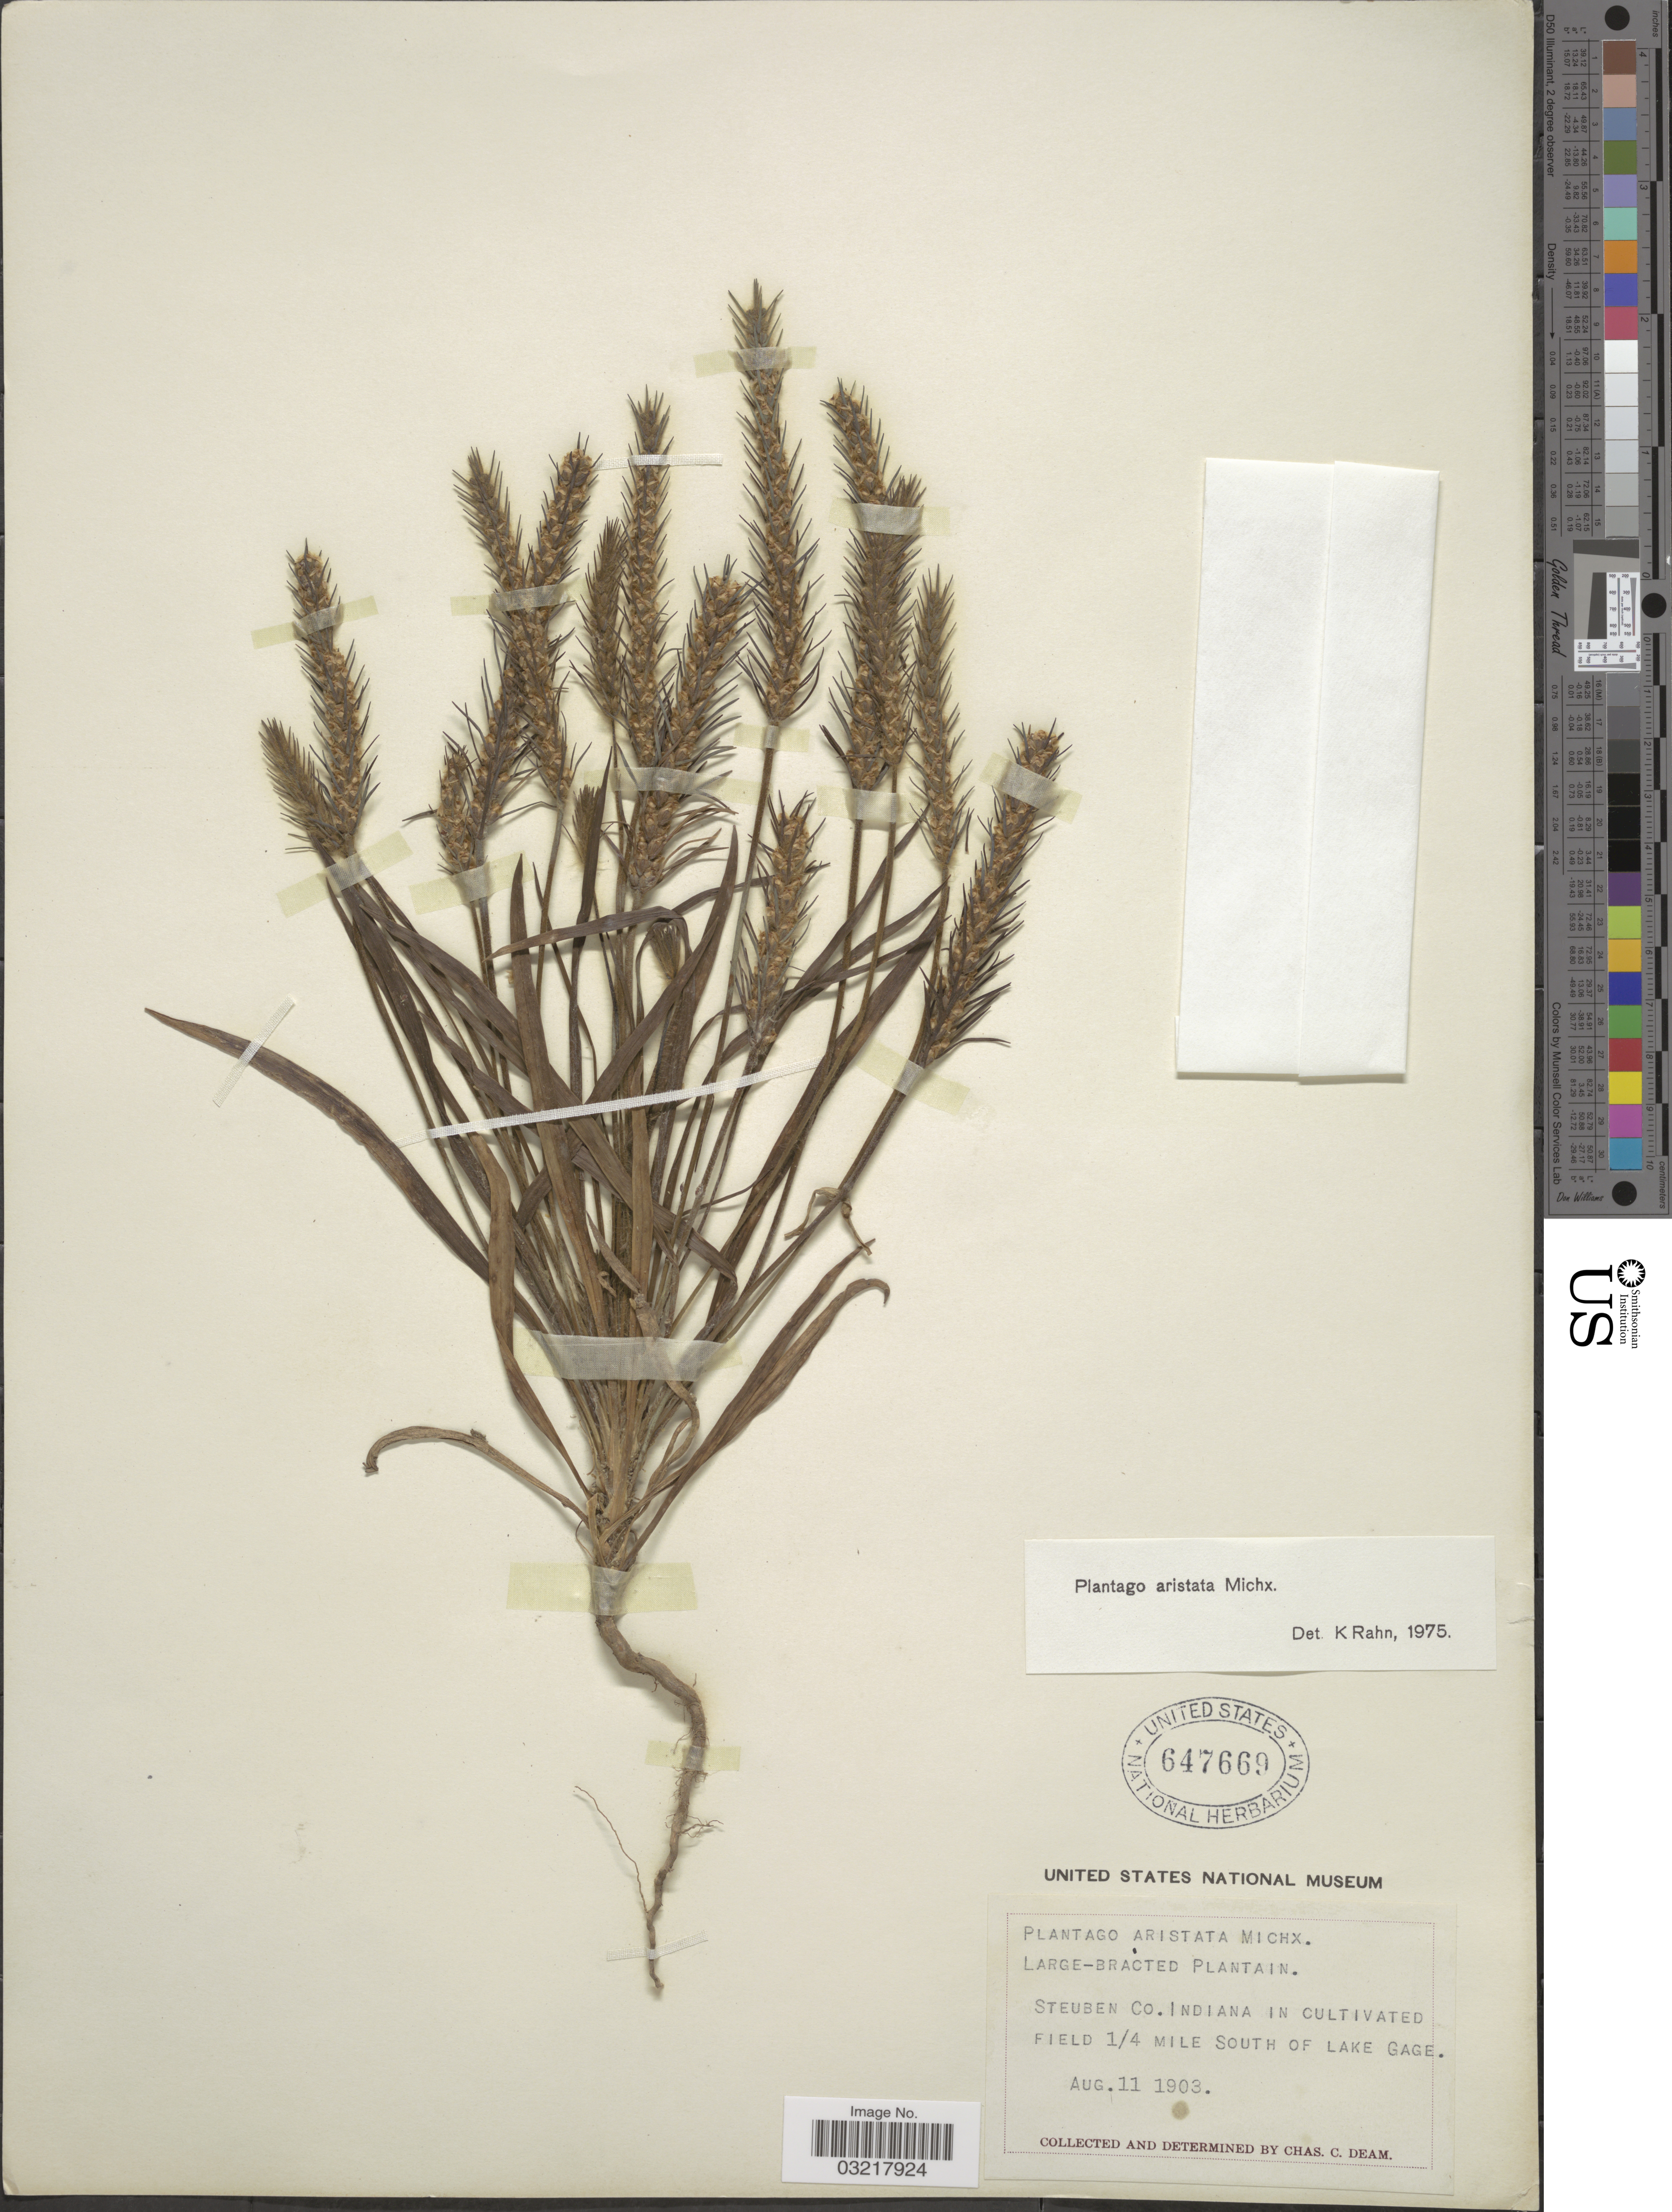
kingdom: Plantae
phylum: Tracheophyta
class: Magnoliopsida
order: Lamiales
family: Plantaginaceae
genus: Plantago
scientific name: Plantago aristata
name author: Michx.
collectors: C. C. Deam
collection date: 1903-08-11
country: United States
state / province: Indiana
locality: Steuben Co. 1/4 mile South of Lake Gage.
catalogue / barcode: US 647669